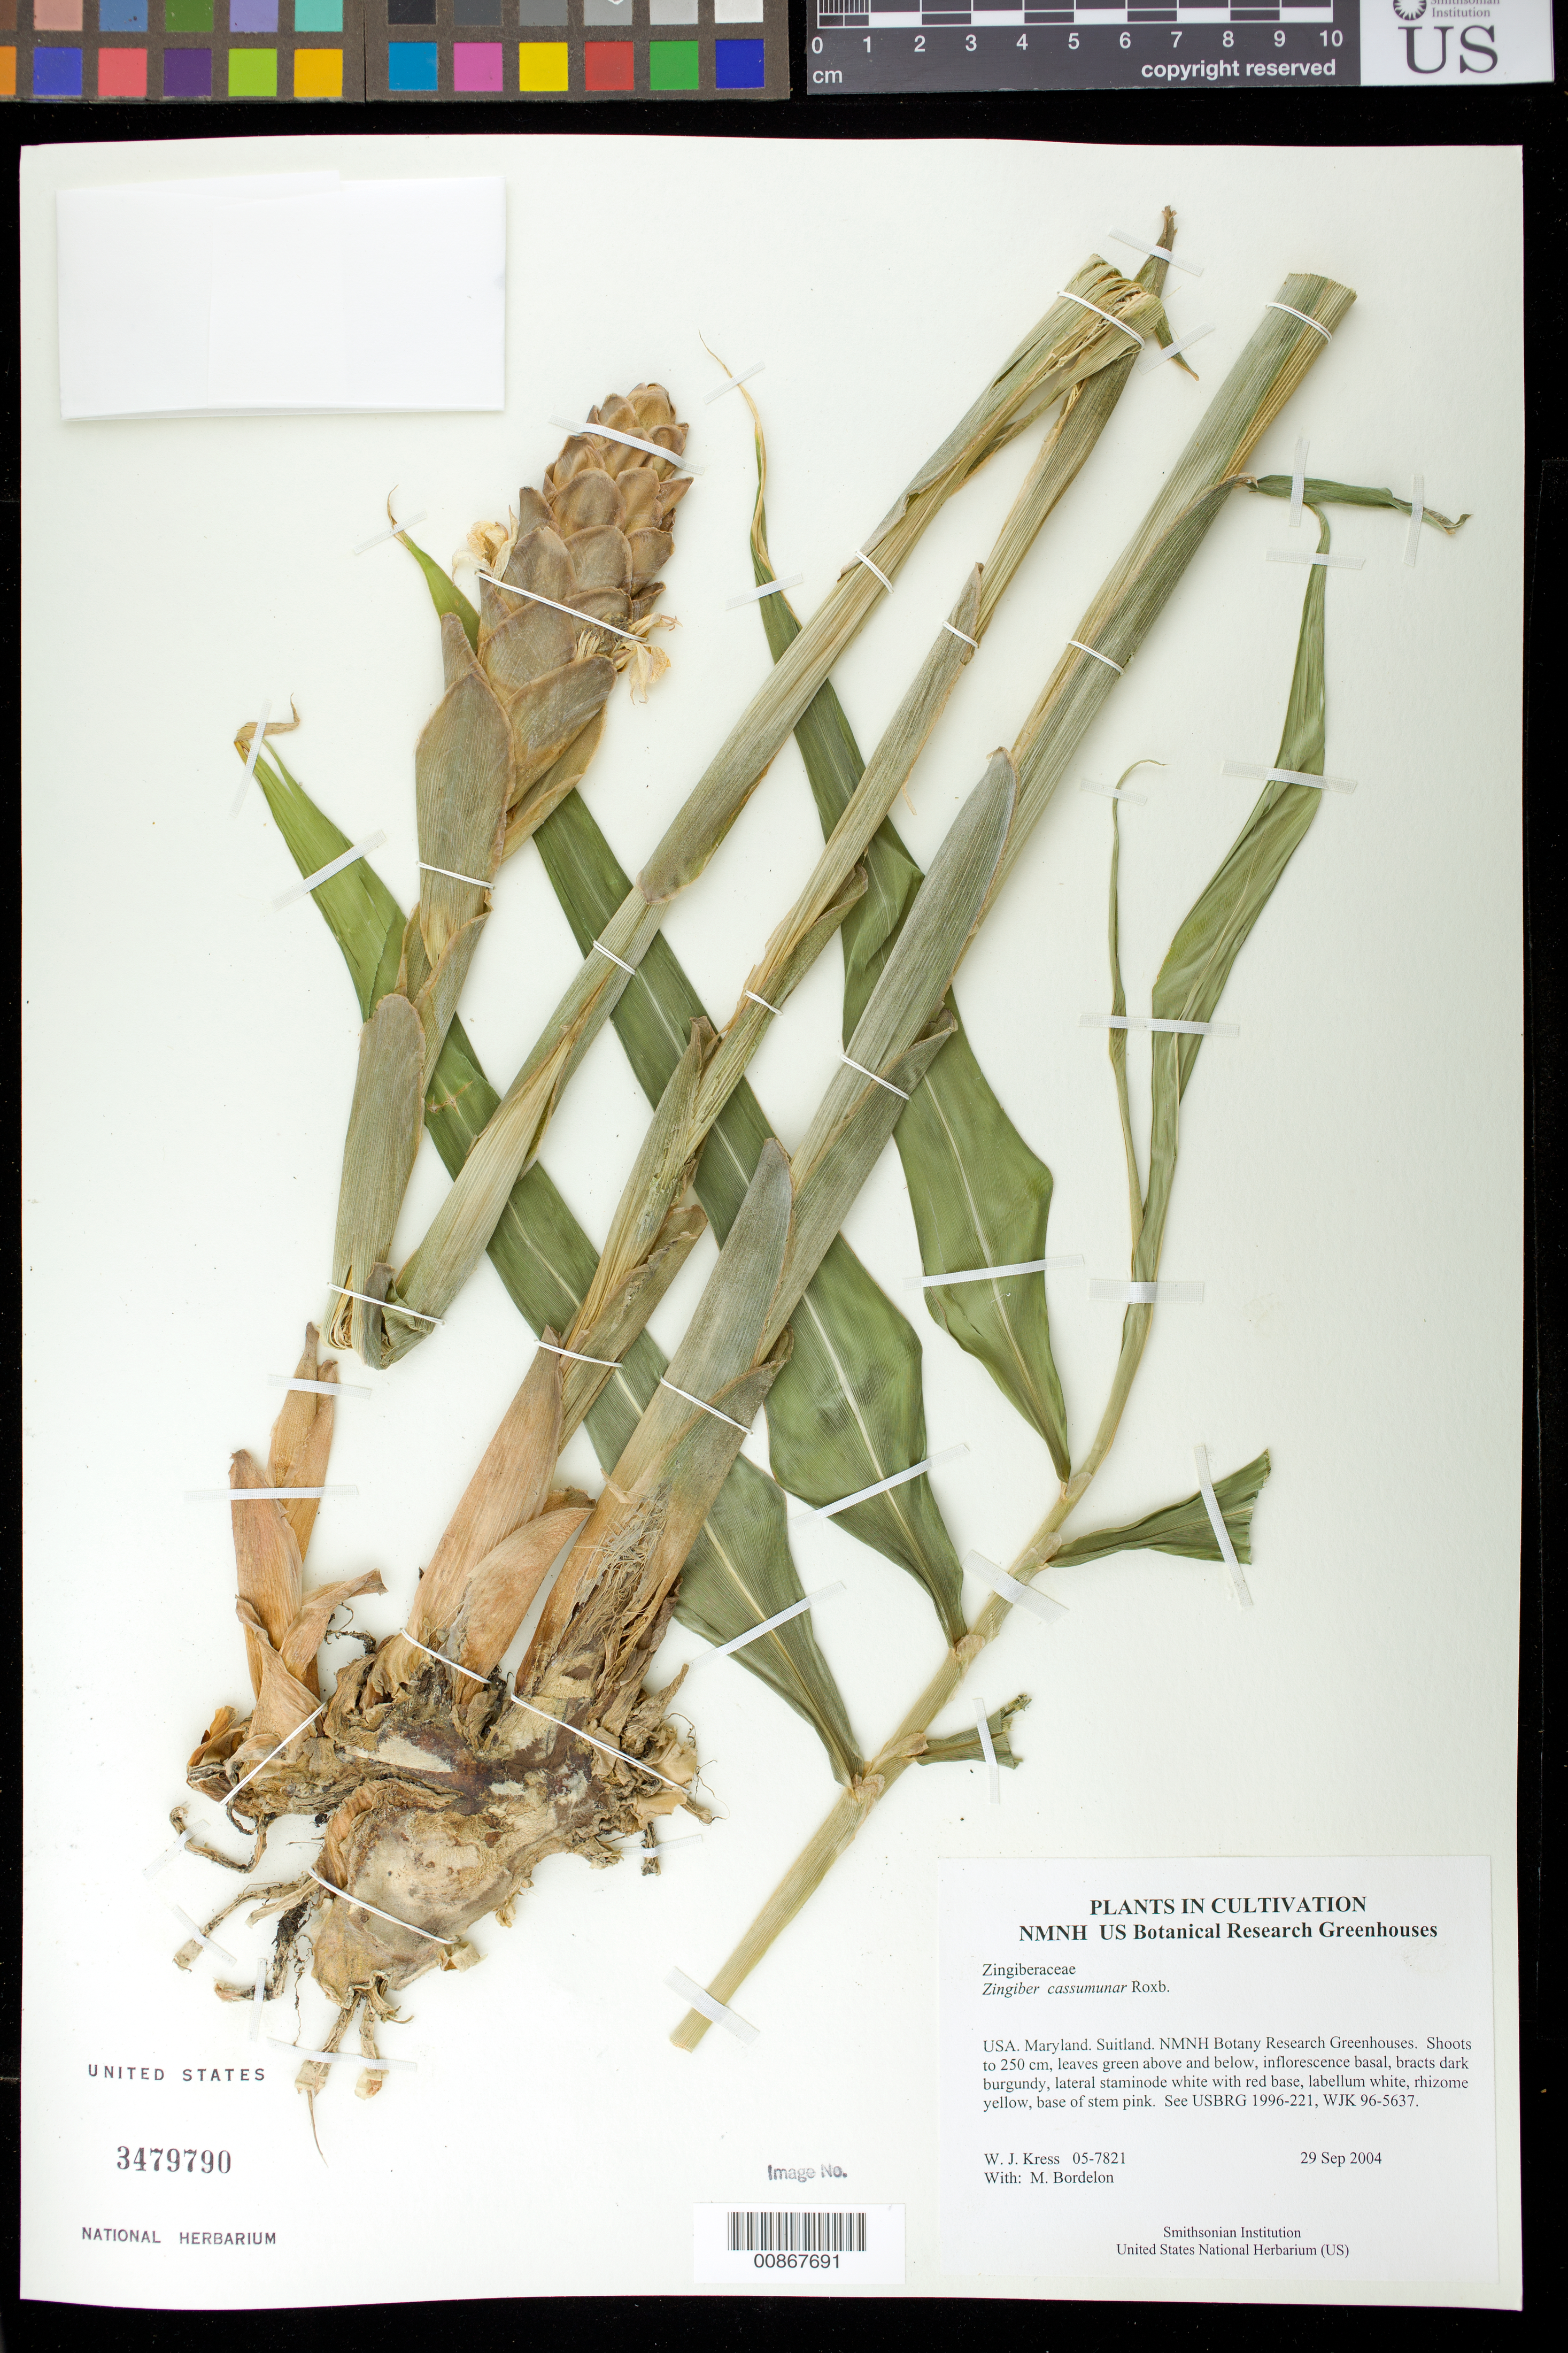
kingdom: Plantae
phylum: Tracheophyta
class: Liliopsida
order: Zingiberales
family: Zingiberaceae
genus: Zingiber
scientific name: Zingiber cassumunar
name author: Roxb.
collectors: W. J. Kress & M. Bordelon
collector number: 05-7821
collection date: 2004-09-29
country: United States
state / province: Maryland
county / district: Prince George's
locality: NMNH Botany Research Greenhouses. Suitland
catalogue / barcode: US 3479790